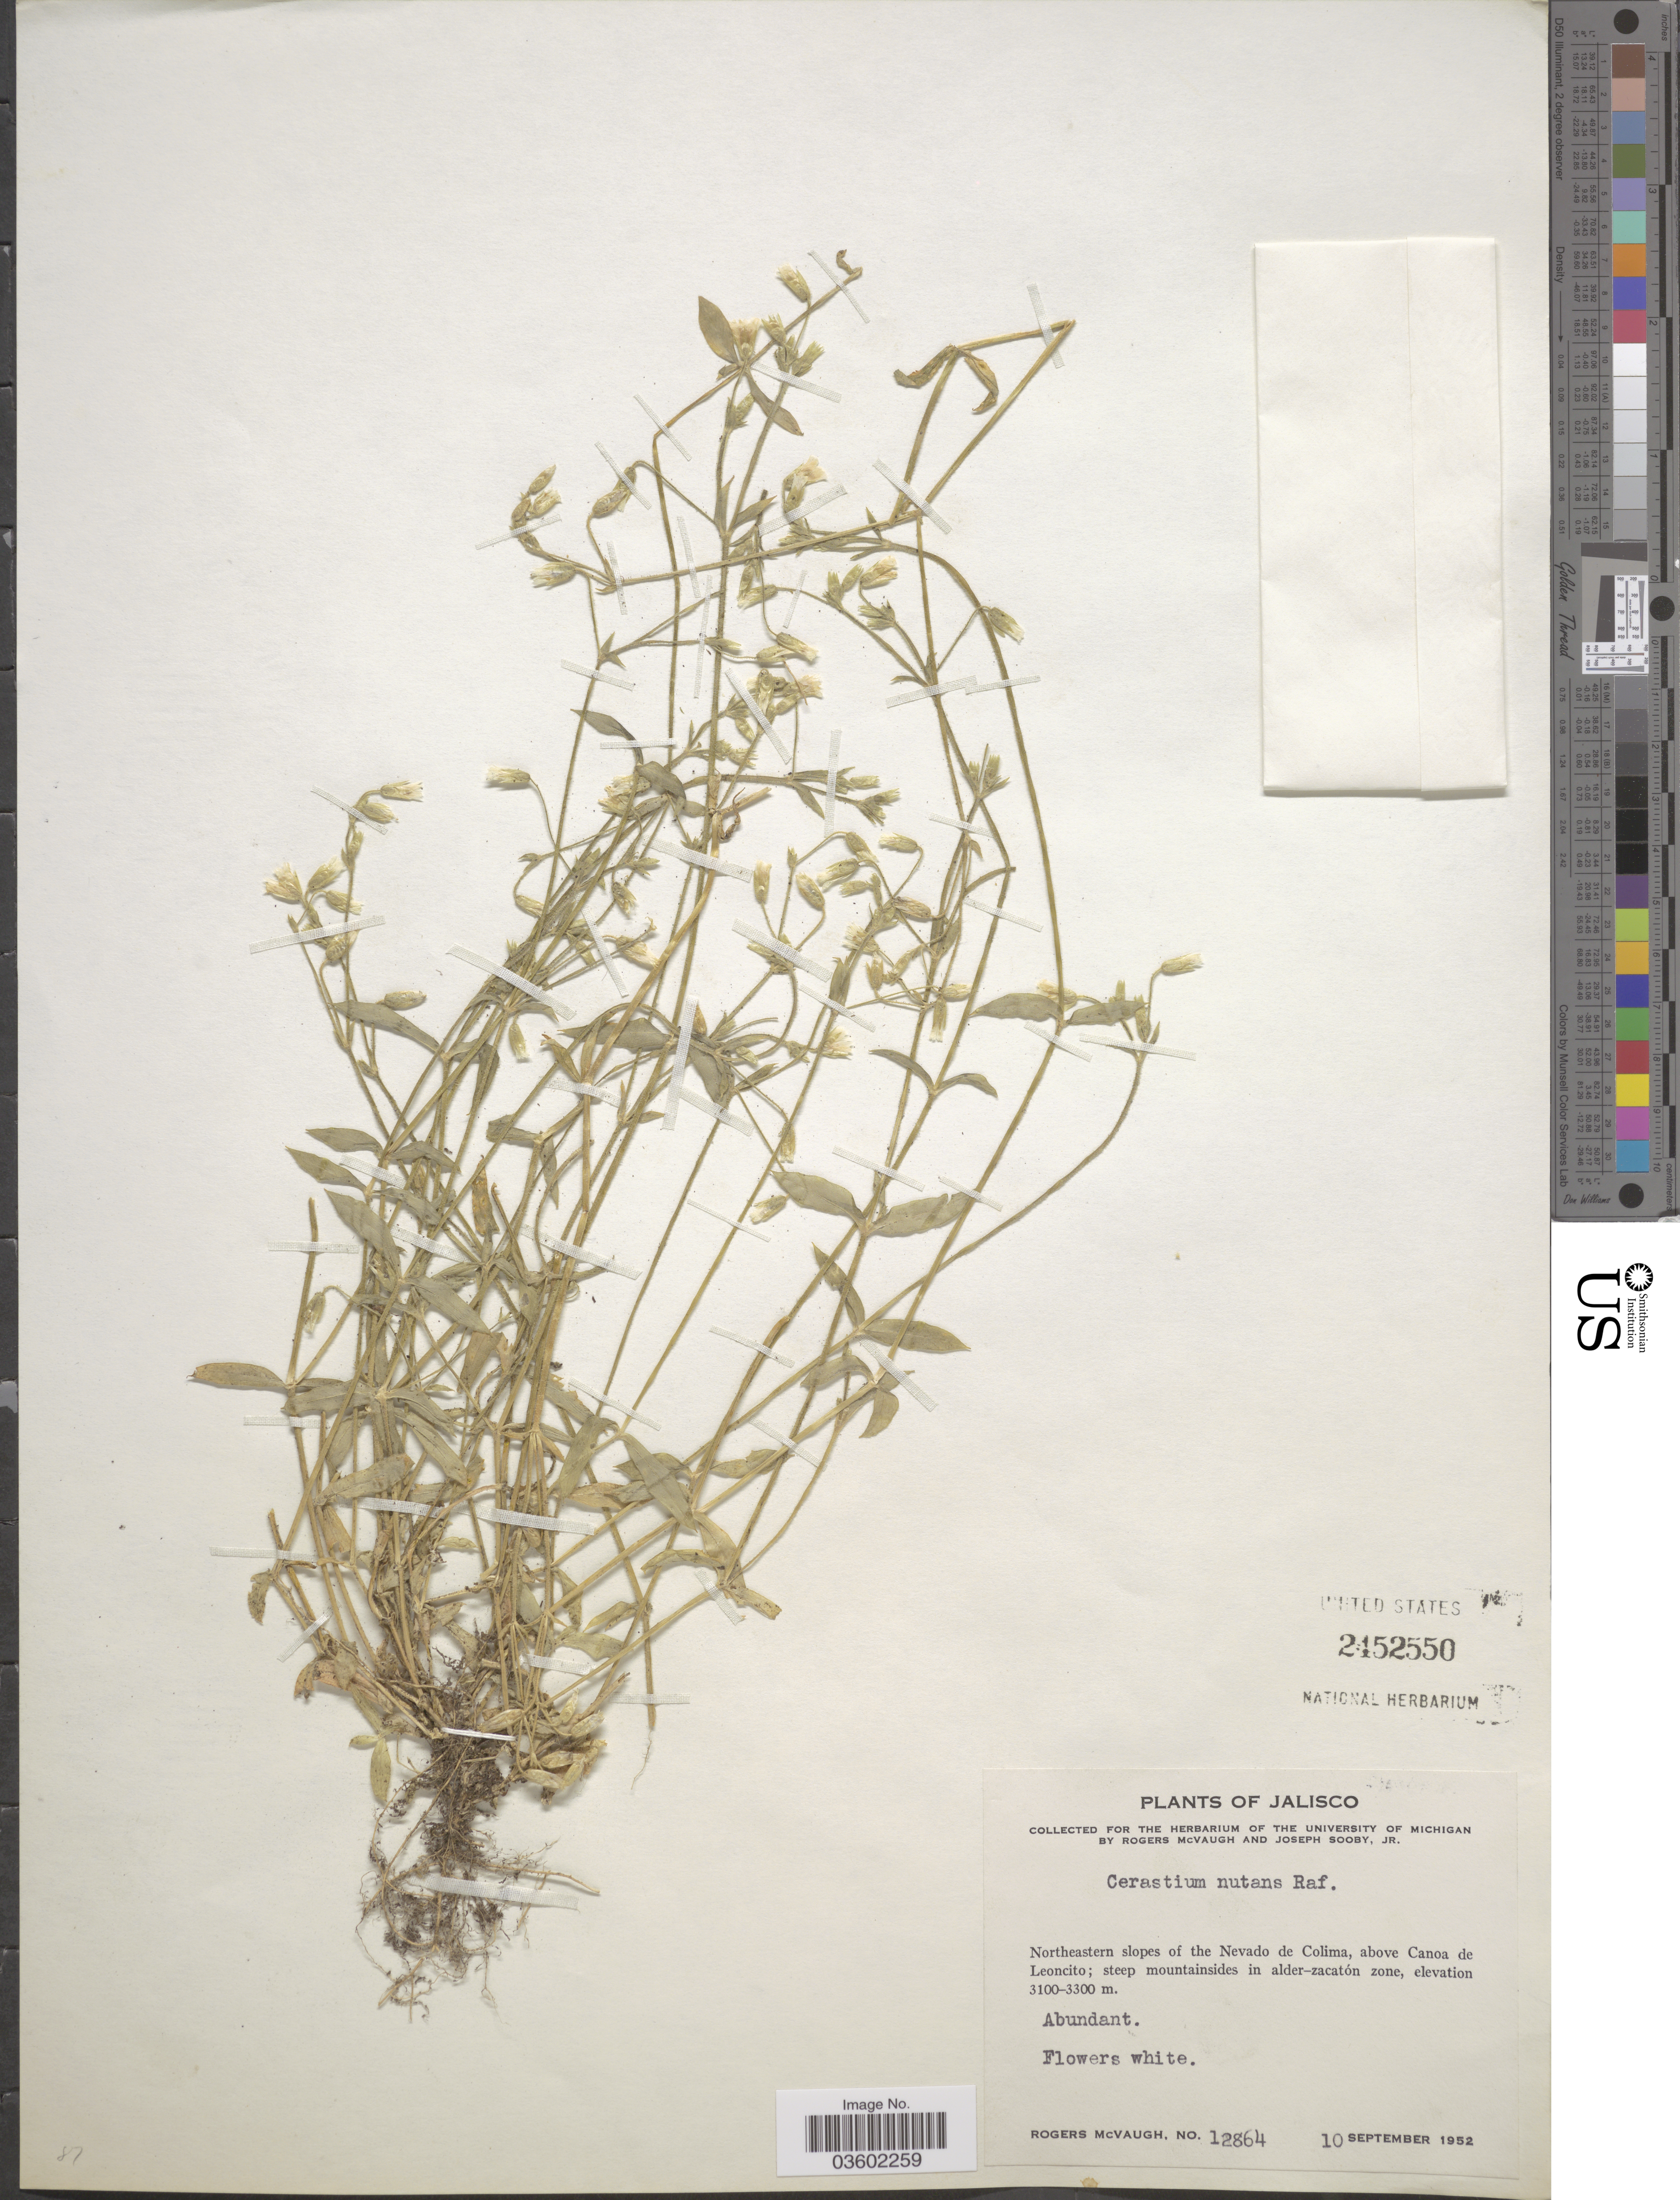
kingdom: Plantae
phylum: Tracheophyta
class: Magnoliopsida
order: Caryophyllales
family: Caryophyllaceae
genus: Cerastium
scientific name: Cerastium nutans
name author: Raf.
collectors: R. McVaugh & J. Sooby Jr.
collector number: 12864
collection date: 1952-09-10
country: Mexico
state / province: Jalisco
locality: Northeastern slopes of the Nevado de Colima, above Canoa de Leoncito; steep mountainsides in alder-zacatón zone.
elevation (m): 3100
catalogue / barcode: US 2452550